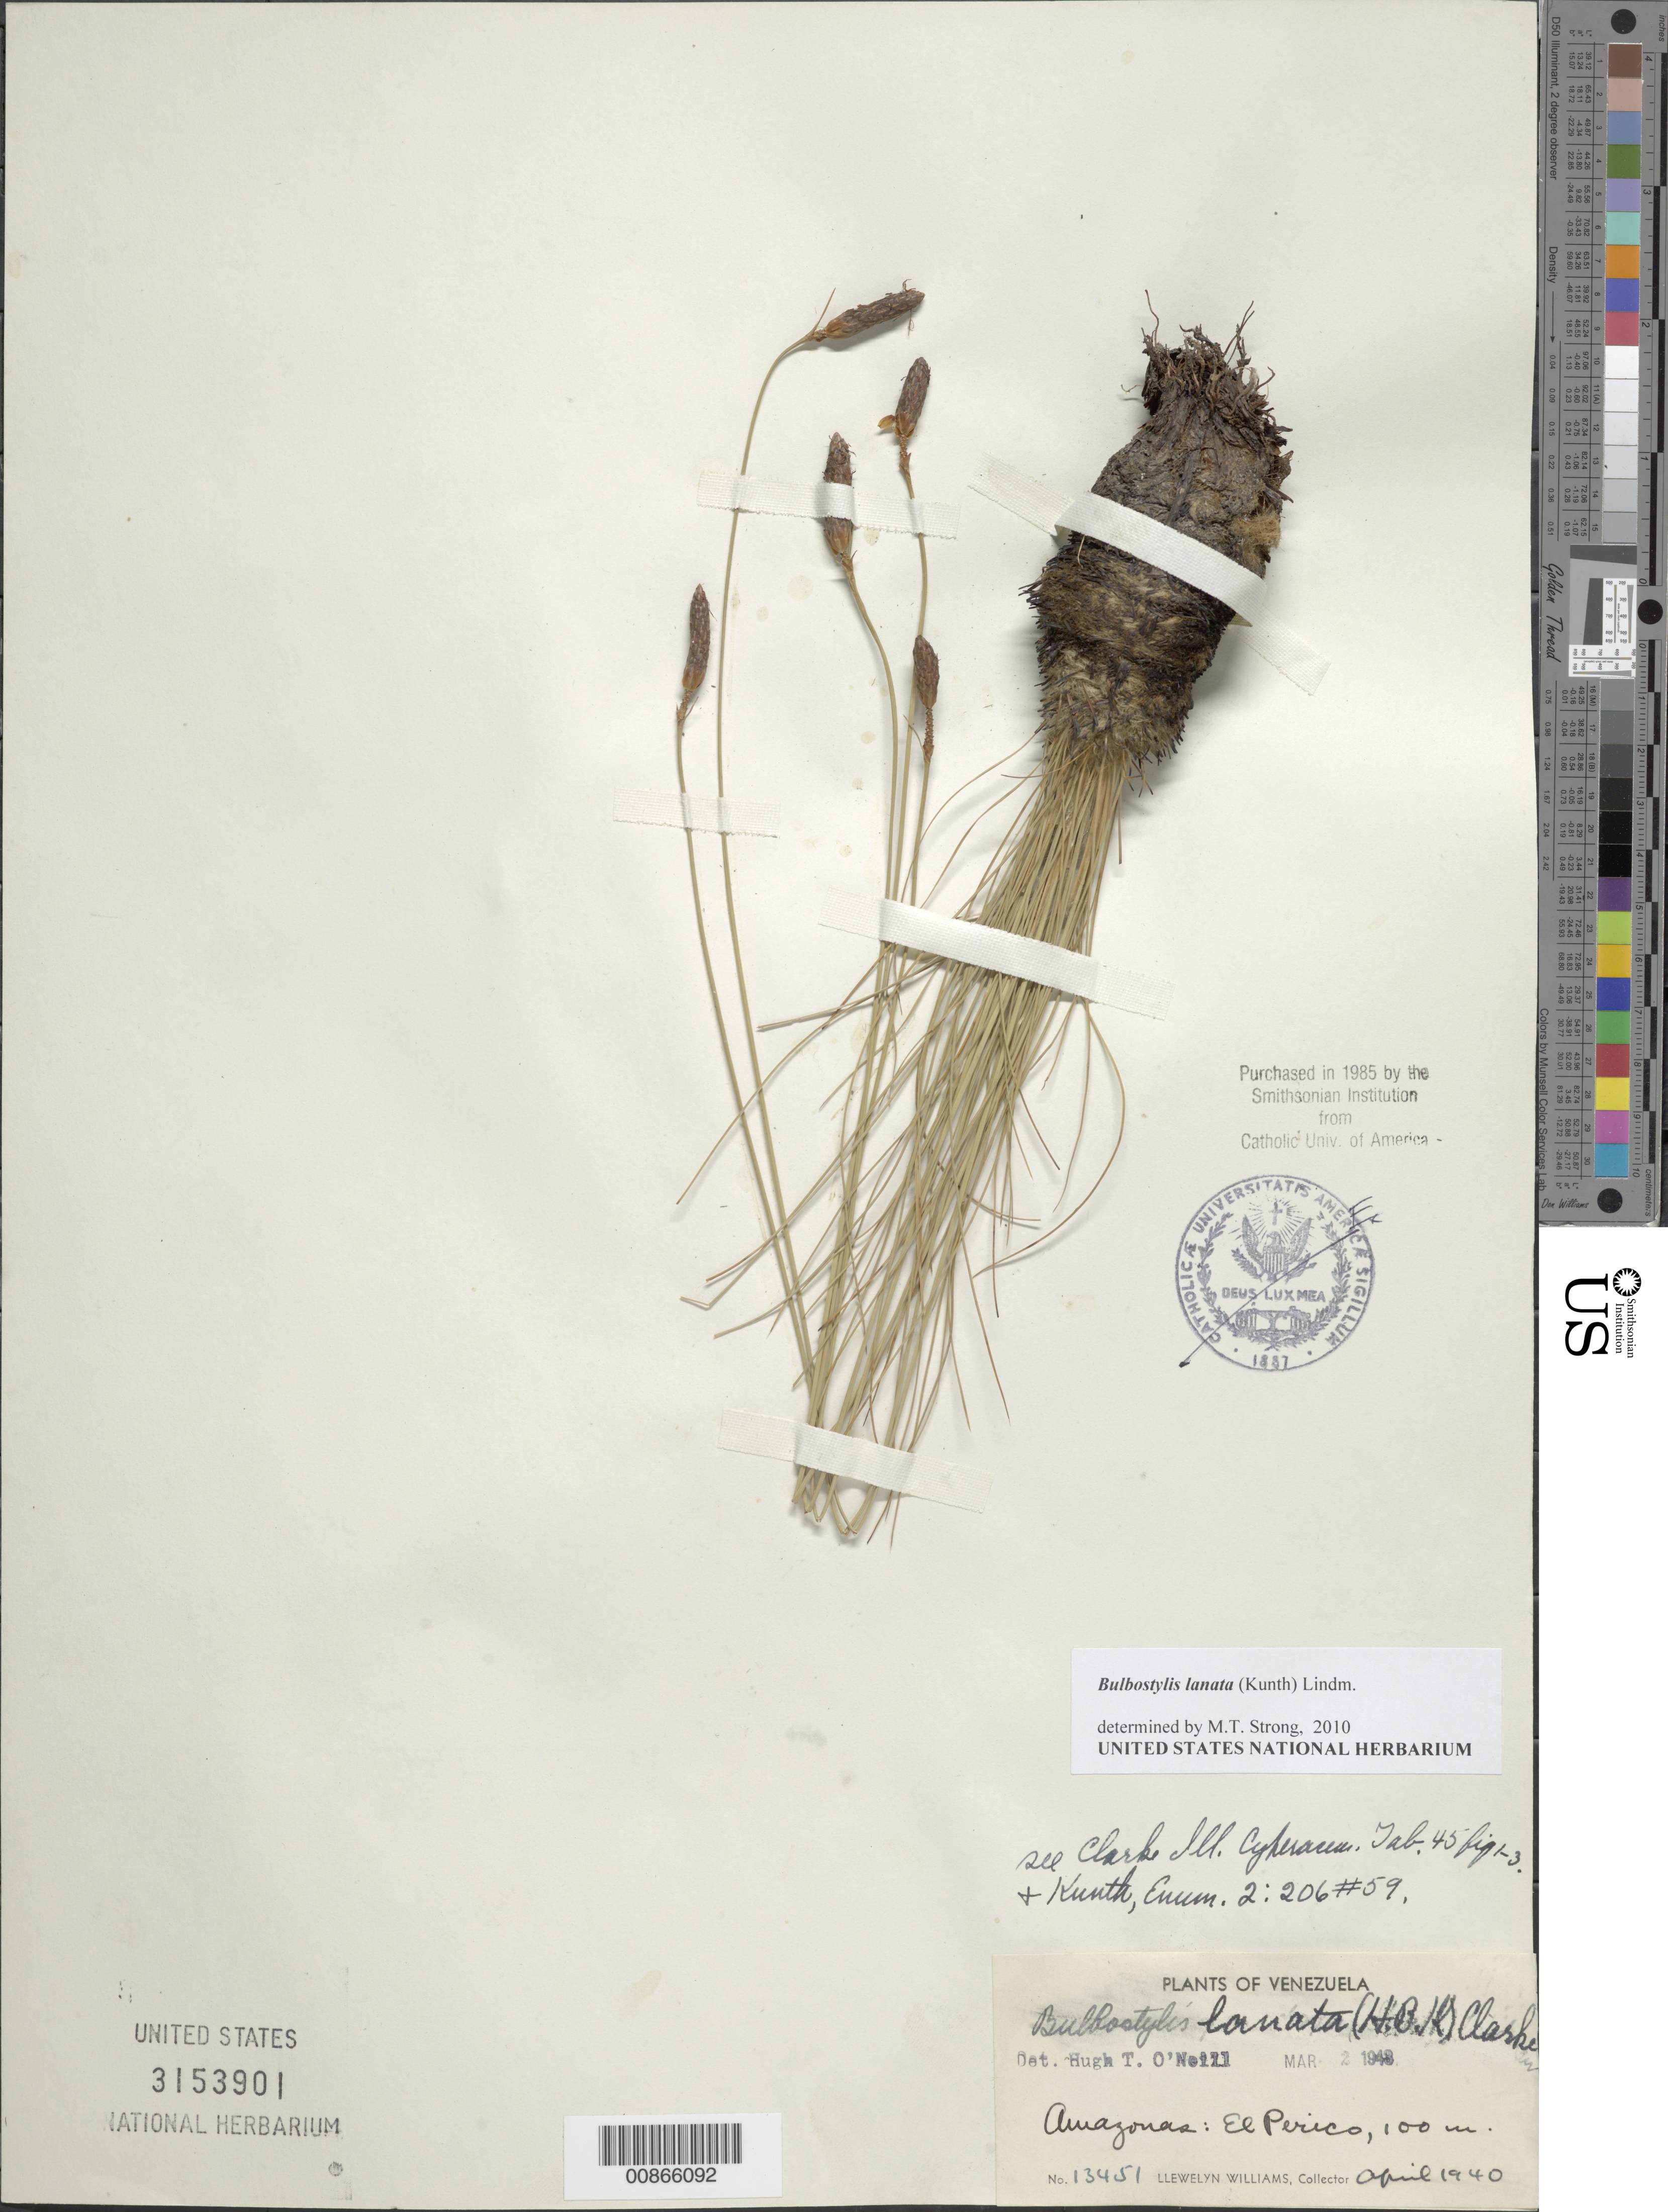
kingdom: Plantae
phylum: Tracheophyta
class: Liliopsida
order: Poales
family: Cyperaceae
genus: Bulbostylis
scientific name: Bulbostylis lanata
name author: (Kunth) Lindm.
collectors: Ll. Williams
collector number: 13451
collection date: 1940-04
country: Venezuela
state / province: Amazonas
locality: El Perico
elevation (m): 100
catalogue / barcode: US 3153901